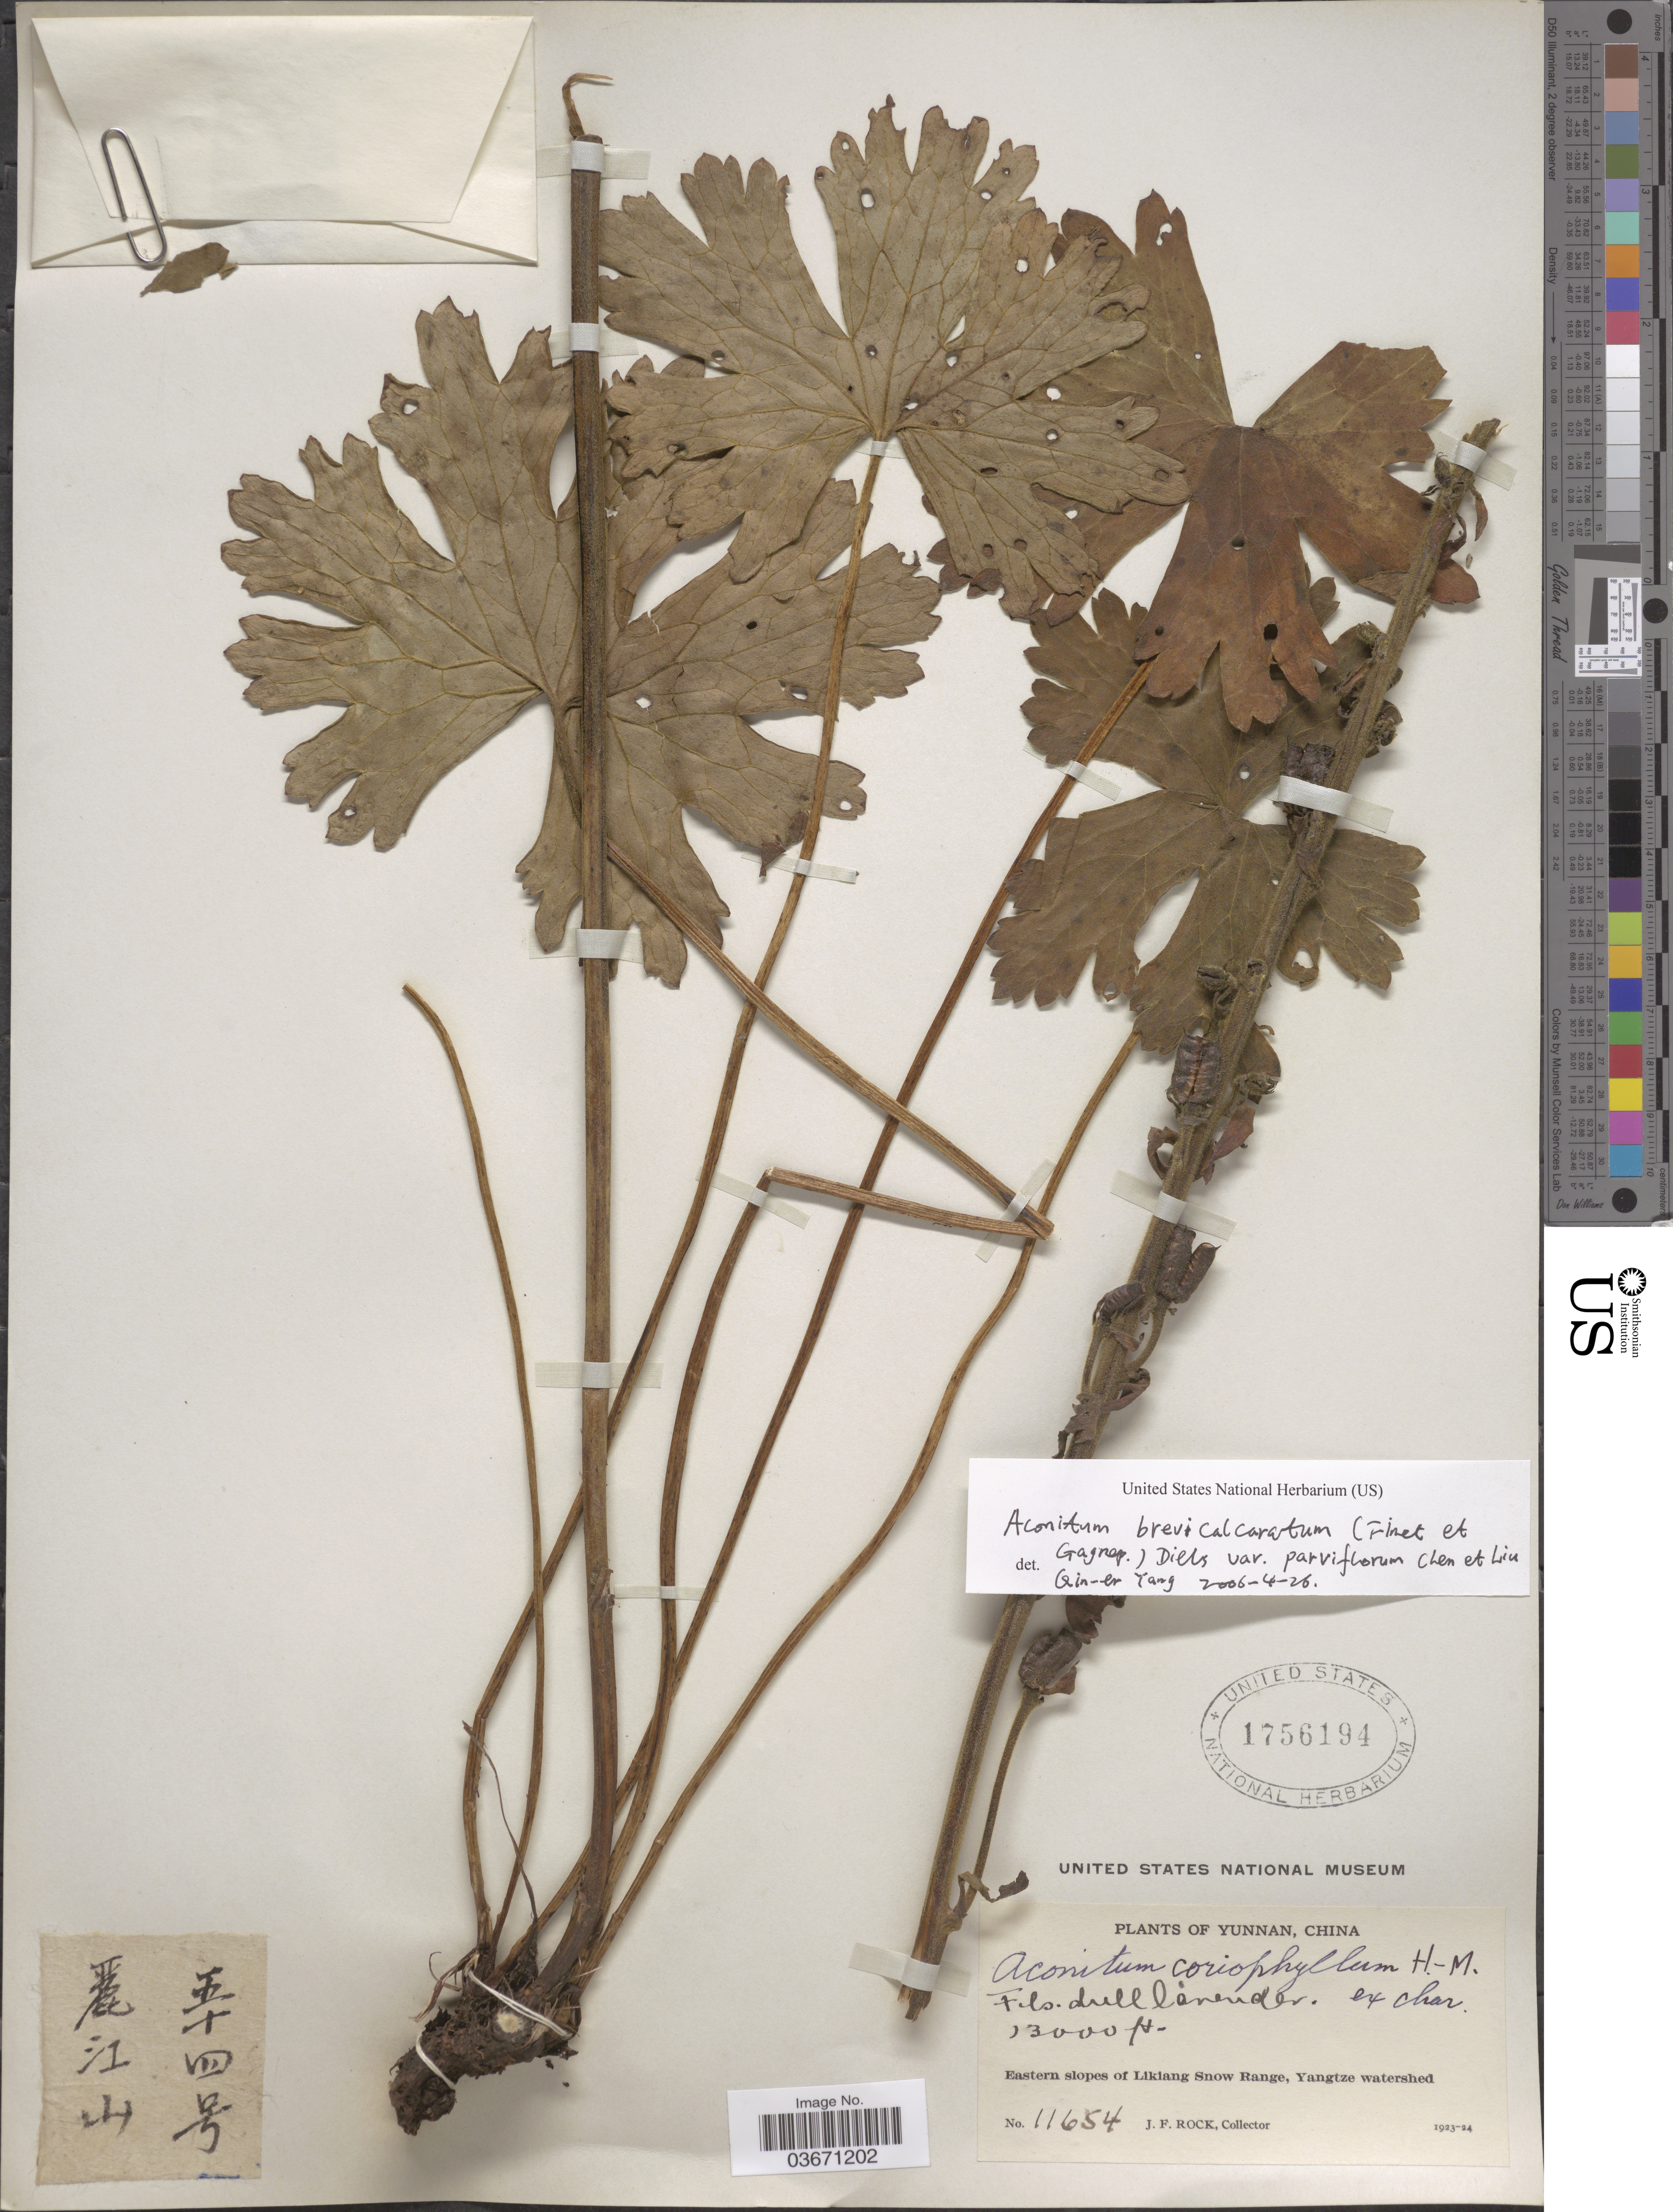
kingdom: Plantae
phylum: Tracheophyta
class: Magnoliopsida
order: Ranunculales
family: Ranunculaceae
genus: Aconitum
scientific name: Aconitum brevicalcaratum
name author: (Finet & Gagnep.) Diels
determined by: Yang, Q. E.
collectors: J. Rock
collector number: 11654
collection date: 1923/1924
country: China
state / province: Yunnan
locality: Eastern slopes of Likiang Snow Range, Yangtze watershed.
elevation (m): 3962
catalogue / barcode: US 1756194